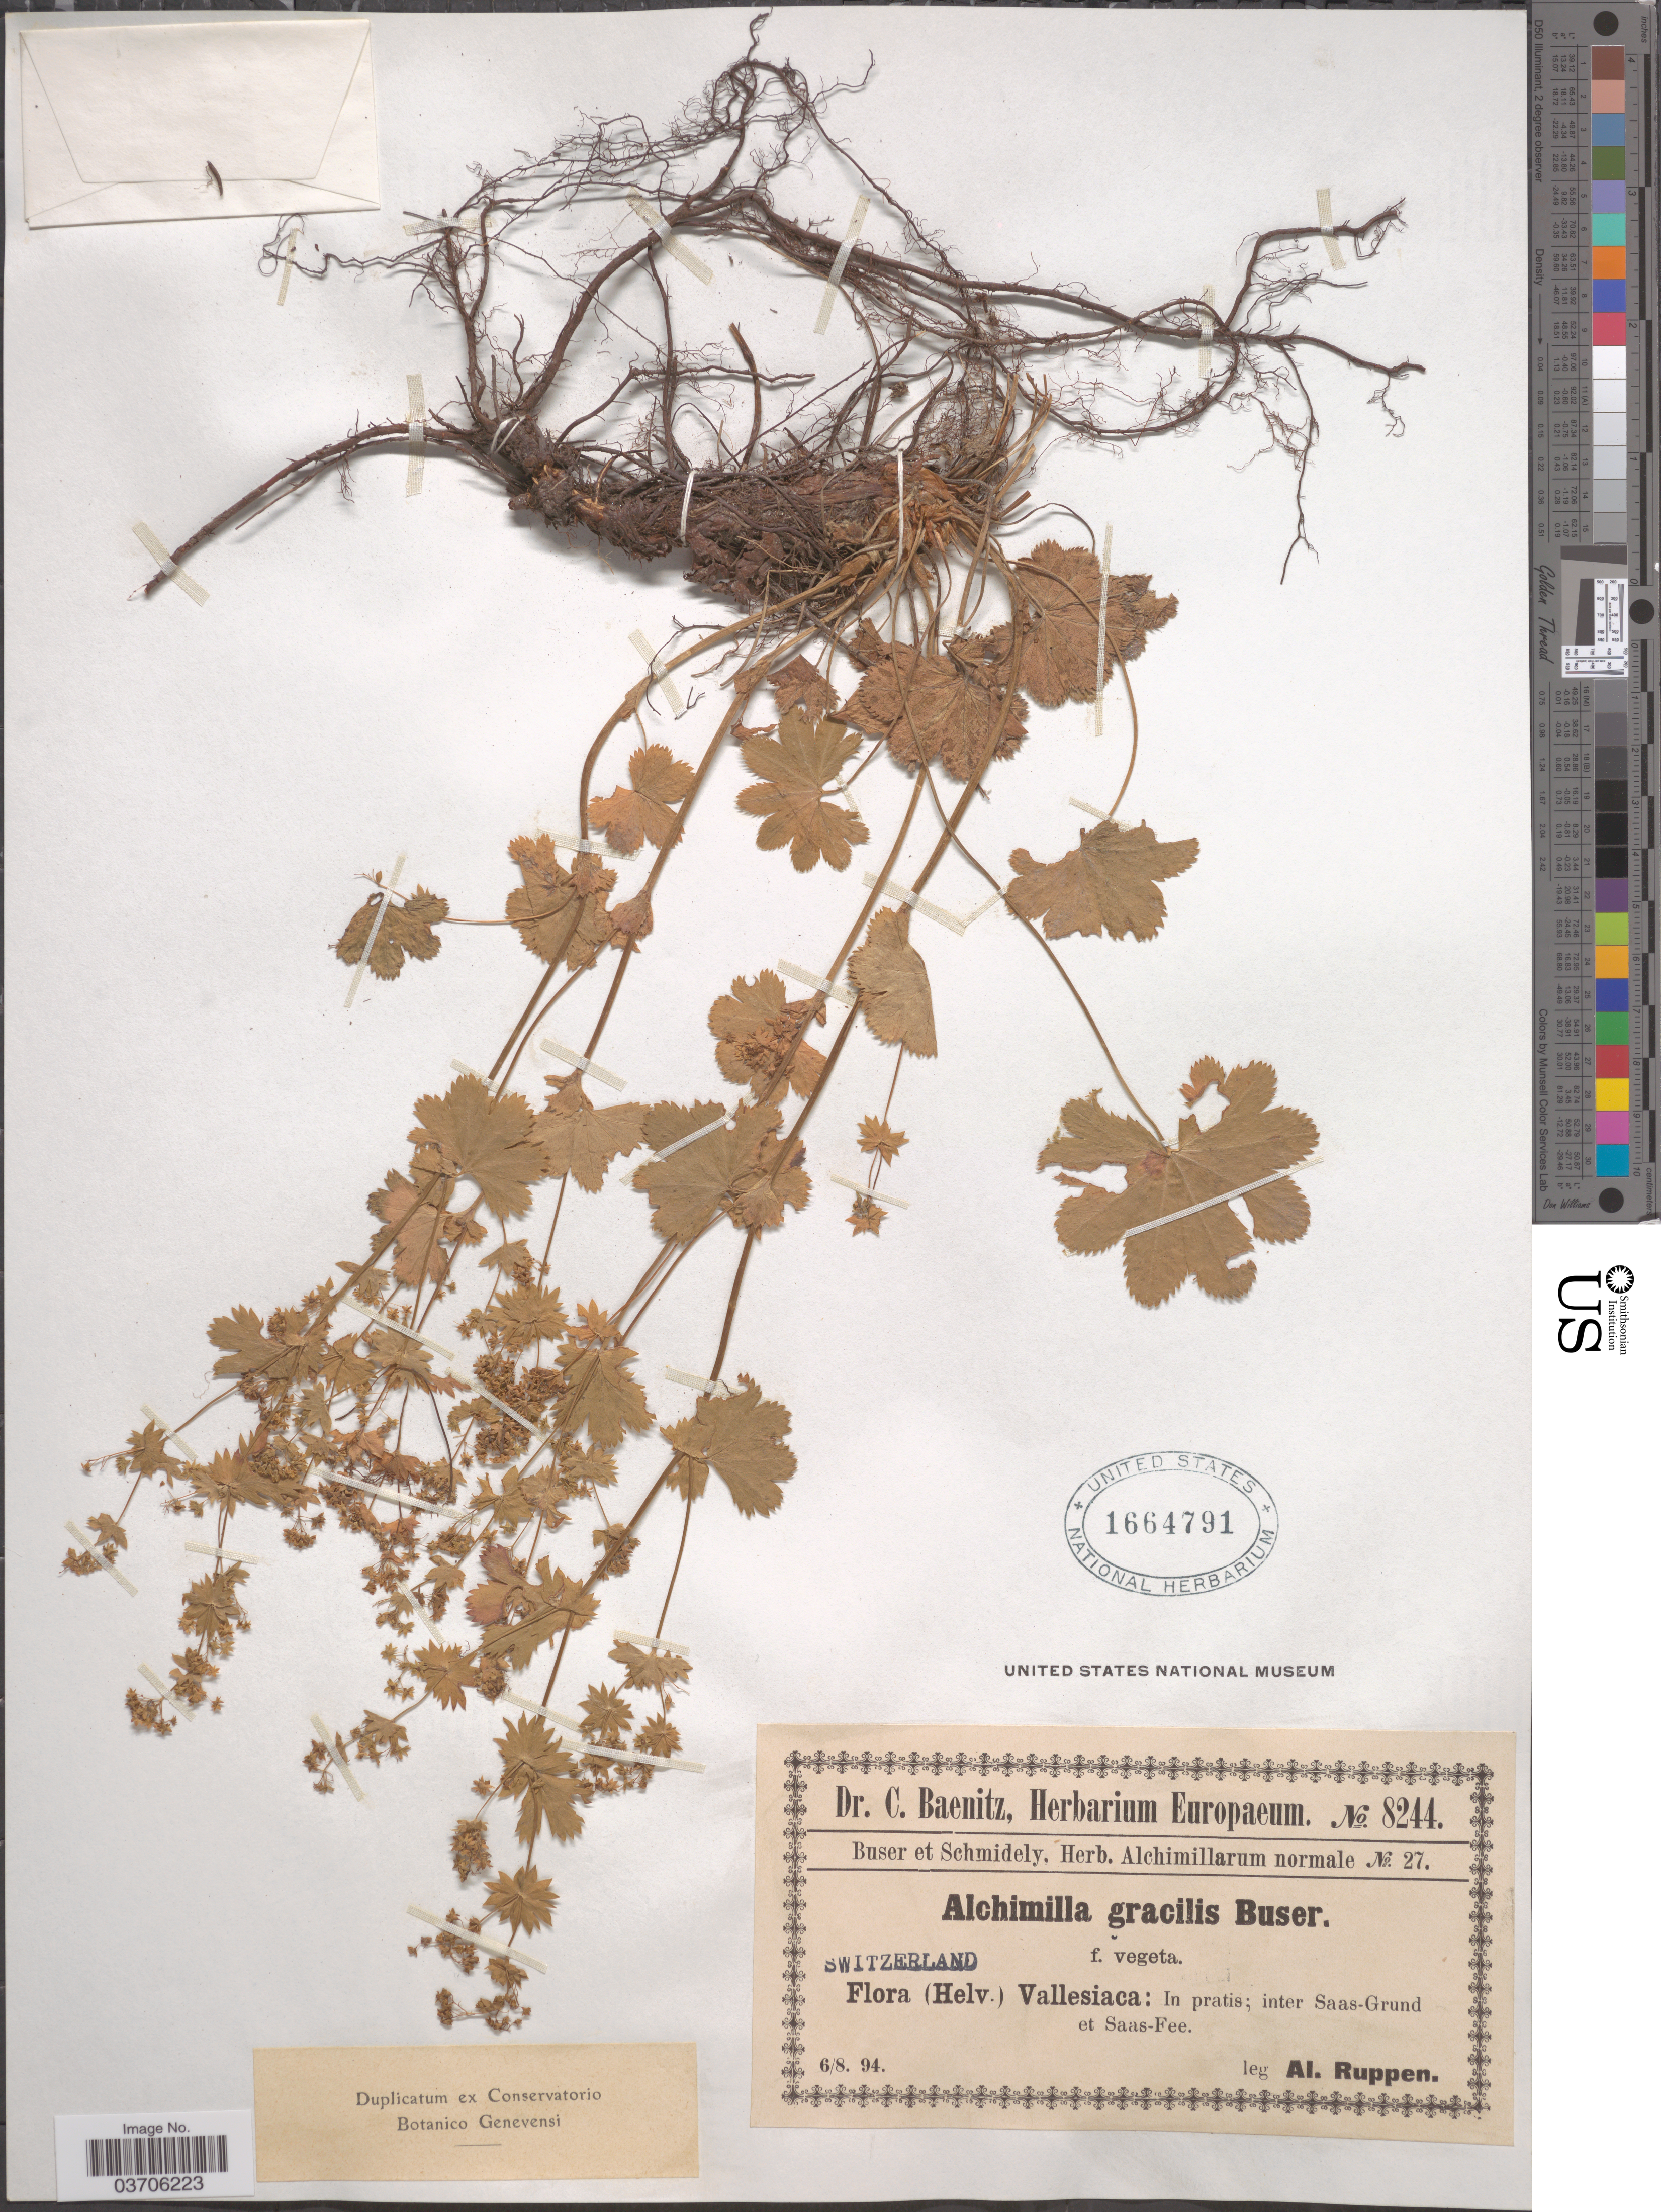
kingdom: Plantae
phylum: Tracheophyta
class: Magnoliopsida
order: Rosales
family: Rosaceae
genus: Alchemilla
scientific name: Alchemilla gracilis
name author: Opiz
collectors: A. Ruppen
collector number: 8244/27?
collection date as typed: Transcribed d/m/y: 6/8/94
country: Switzerland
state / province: Valais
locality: (Helv.) Vallesiaca: In pratis; inter Saas-Grund et Saas-Fee.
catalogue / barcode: US 1664791